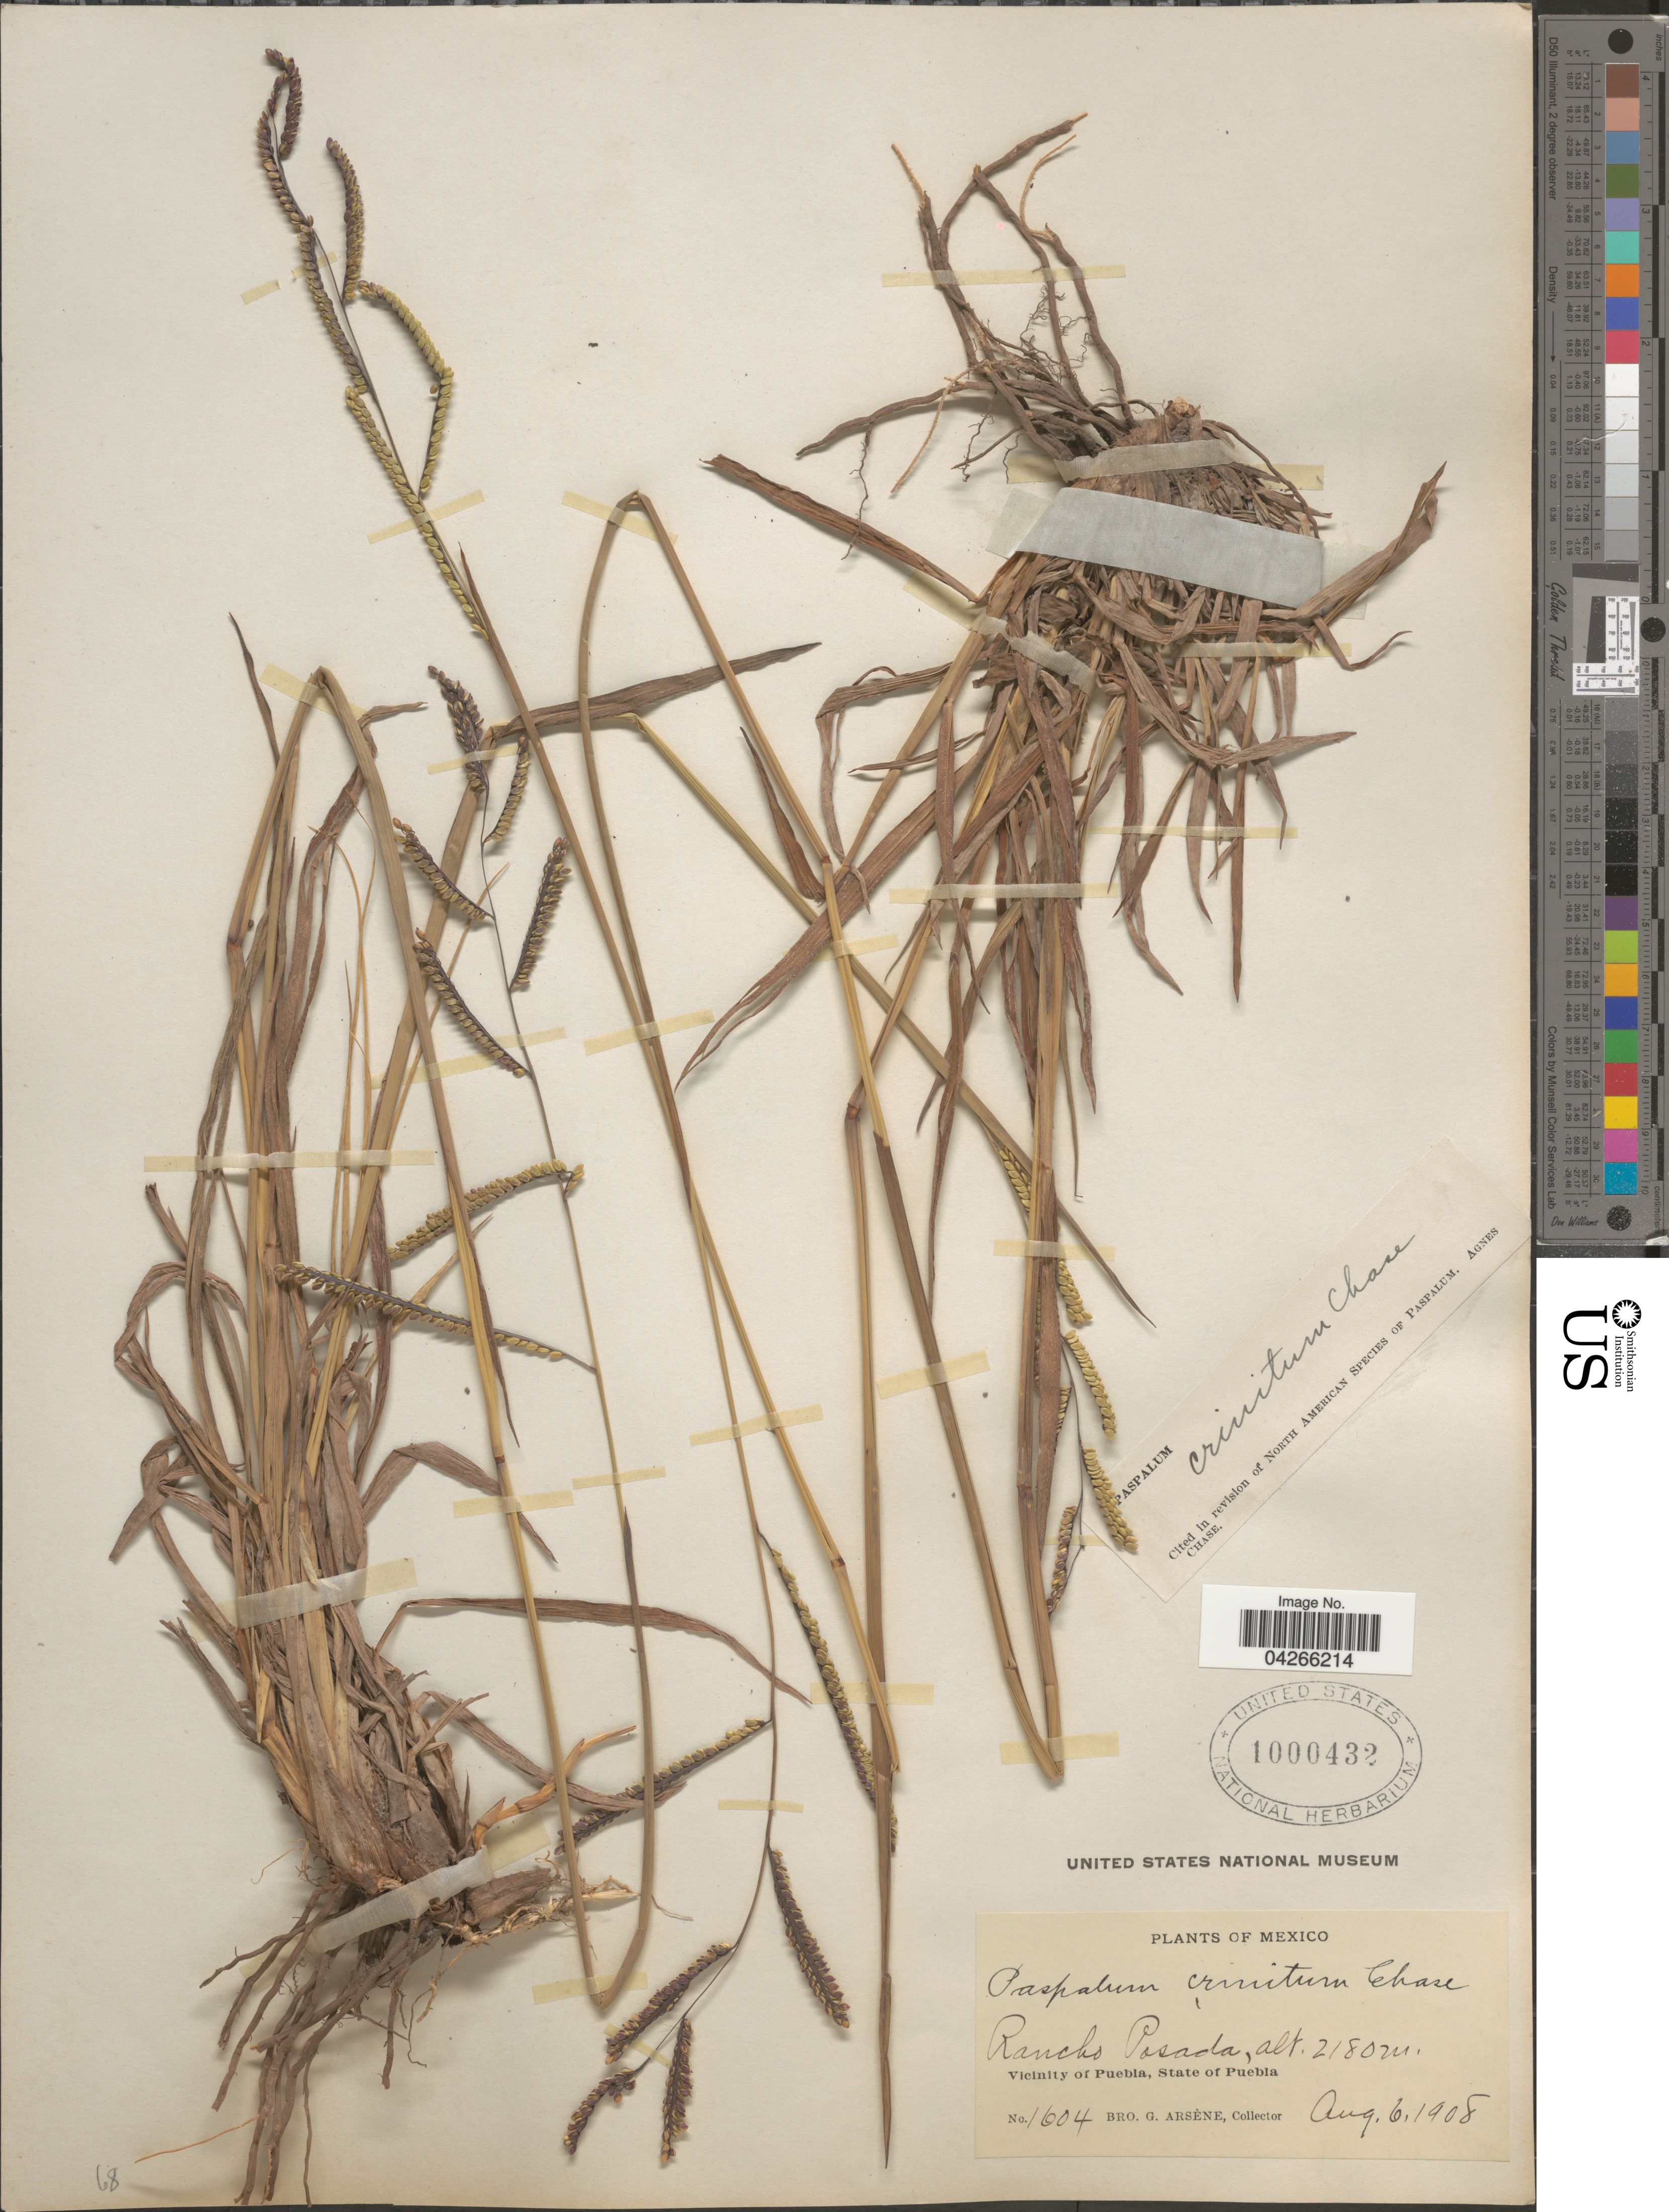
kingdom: Plantae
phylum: Tracheophyta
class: Liliopsida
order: Poales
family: Poaceae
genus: Paspalum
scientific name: Paspalum crinitum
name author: Chase in Hitchc.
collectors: Bro. G. Arsène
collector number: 1604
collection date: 1908-08-06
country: Mexico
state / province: Puebla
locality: Rancho Posada. Vicinity of Puebla.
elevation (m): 2180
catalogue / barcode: US 1000432